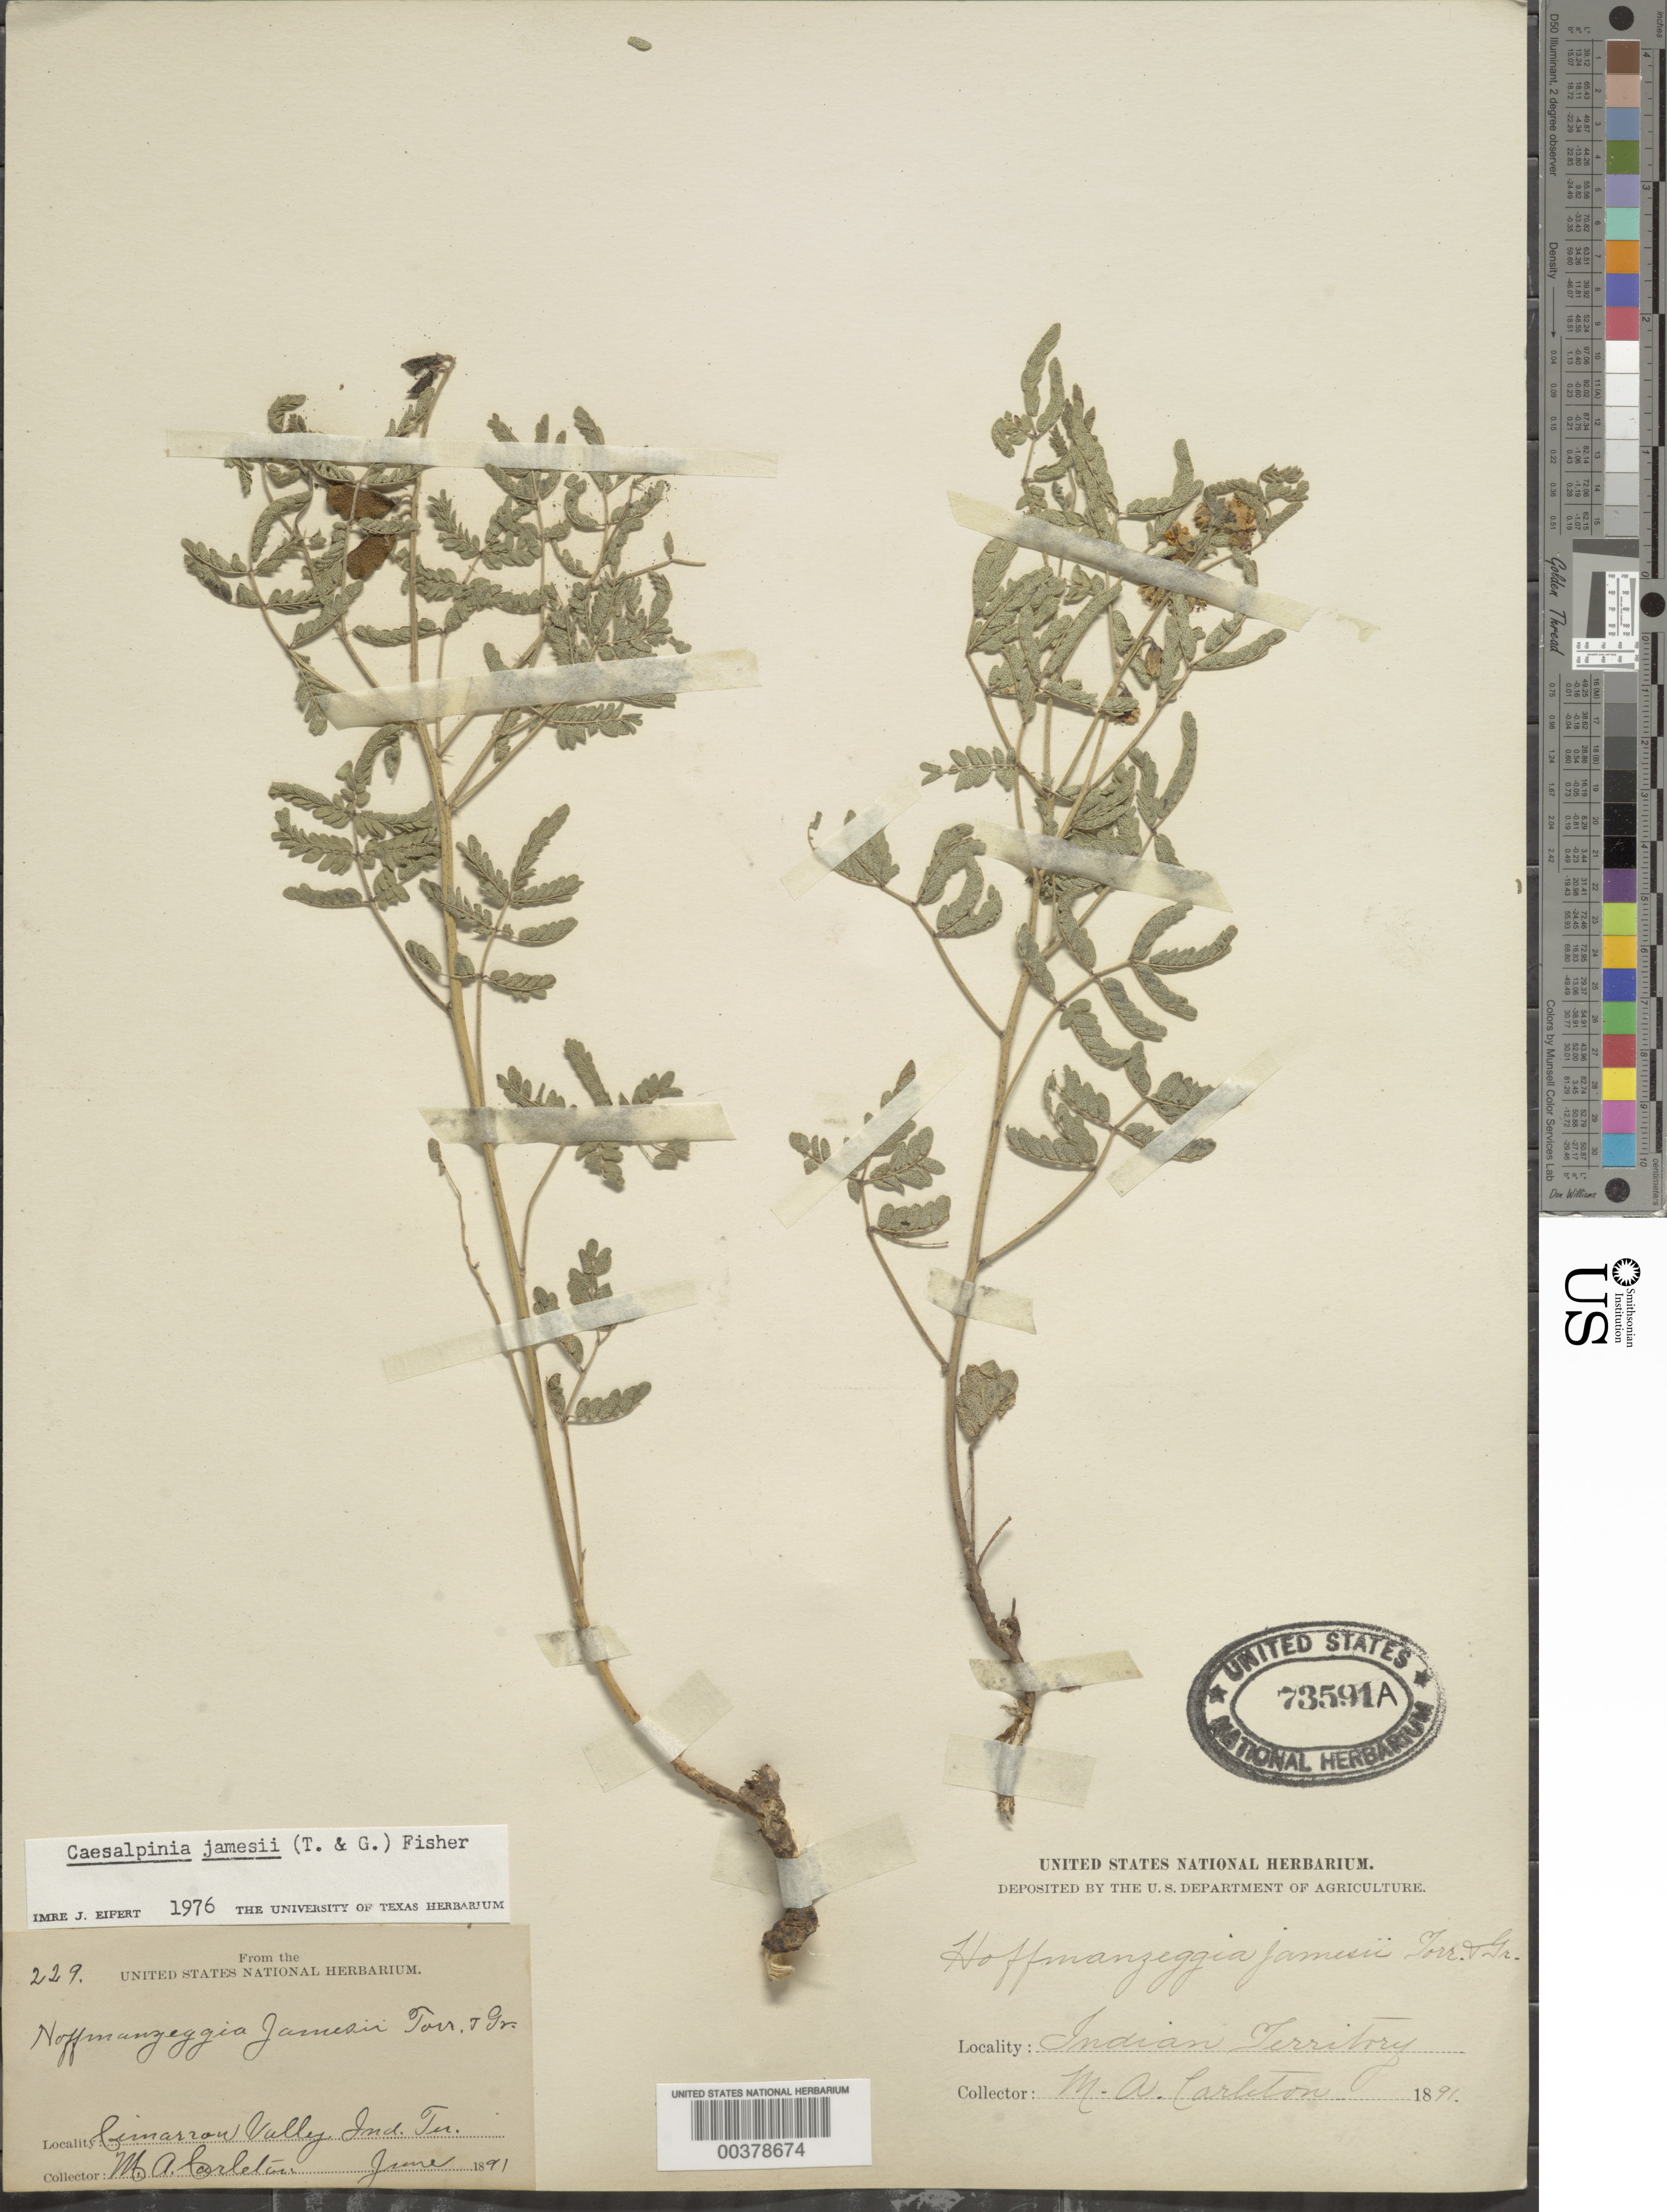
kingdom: Plantae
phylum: Tracheophyta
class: Magnoliopsida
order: Fabales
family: Fabaceae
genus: Pomaria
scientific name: Pomaria jamesii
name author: (Torr. & A. Gray) Walp.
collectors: M. A. Carleton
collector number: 229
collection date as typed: Jun 1891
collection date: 1891-06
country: United States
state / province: Oklahoma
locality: Cimarron valley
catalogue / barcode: US 73591A